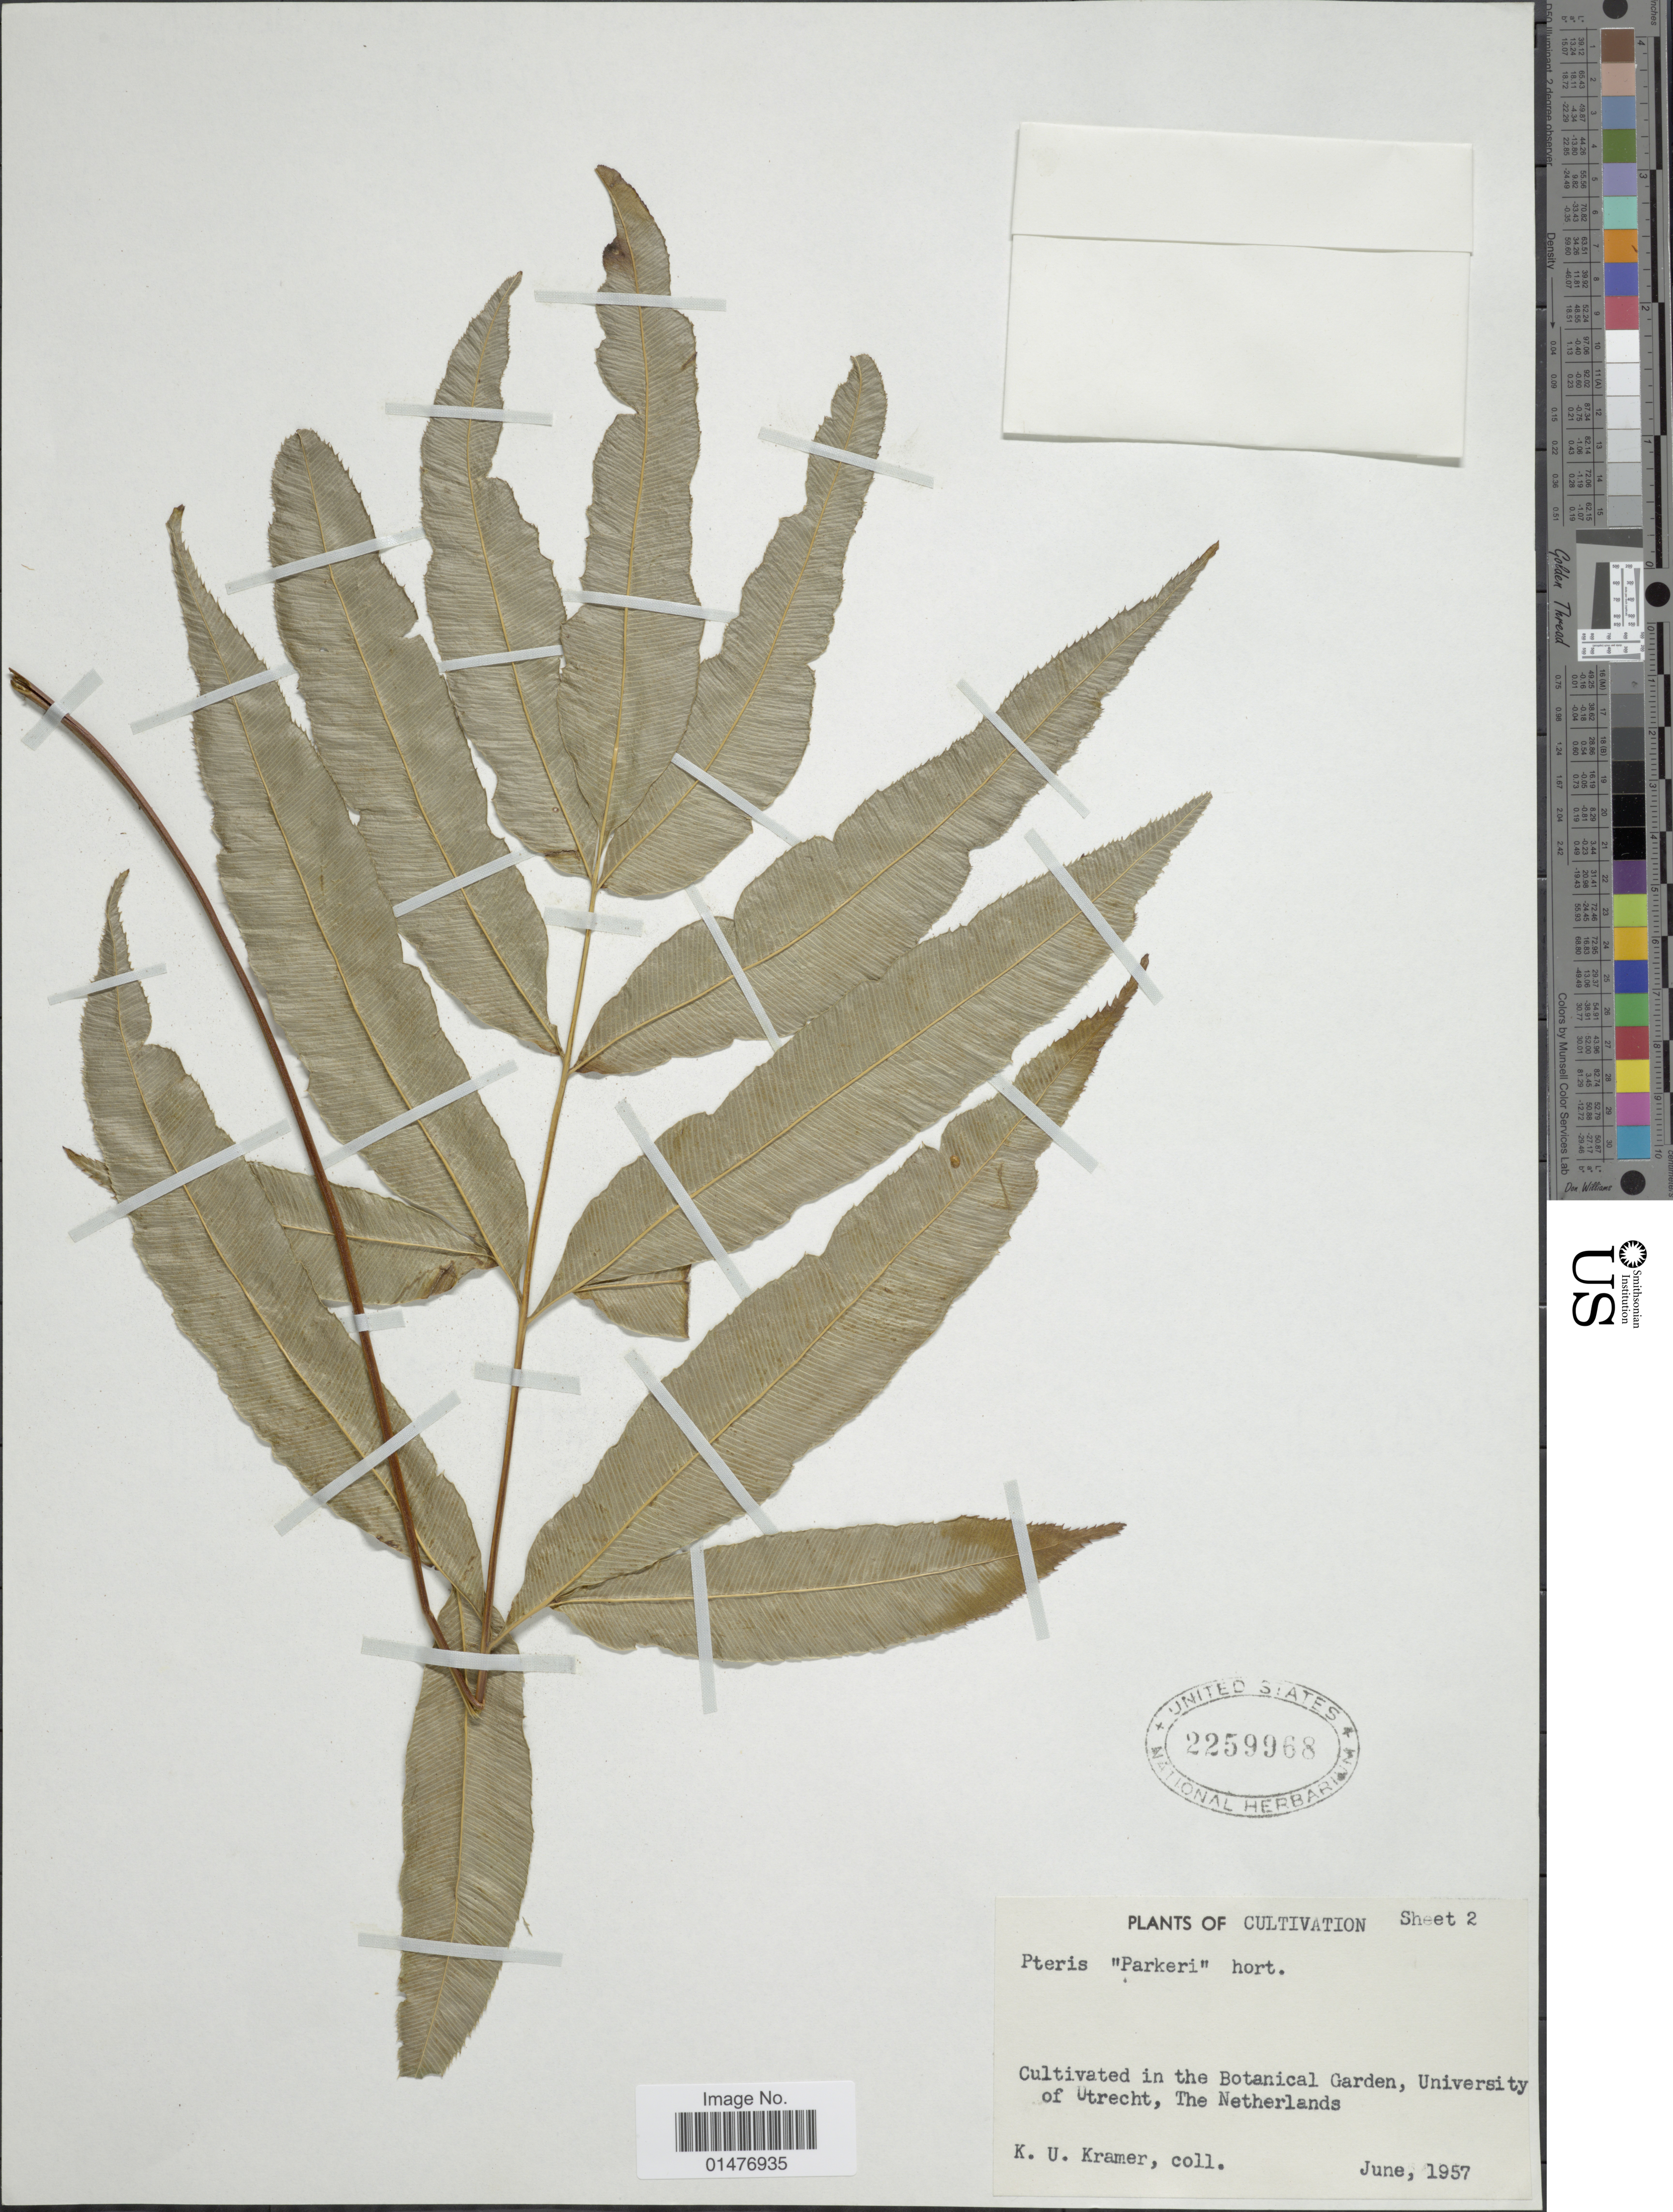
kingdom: Plantae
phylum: Tracheophyta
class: Polypodiopsida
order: Polypodiales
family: Pteridaceae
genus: Pteris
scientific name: Pteris cretica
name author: L.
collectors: K. U. Kramer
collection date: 1957-06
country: Netherlands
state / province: Utrecht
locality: Cultivated in the Botanical Garden, University of Utrecht, The Netherlands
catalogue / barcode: US 2259968